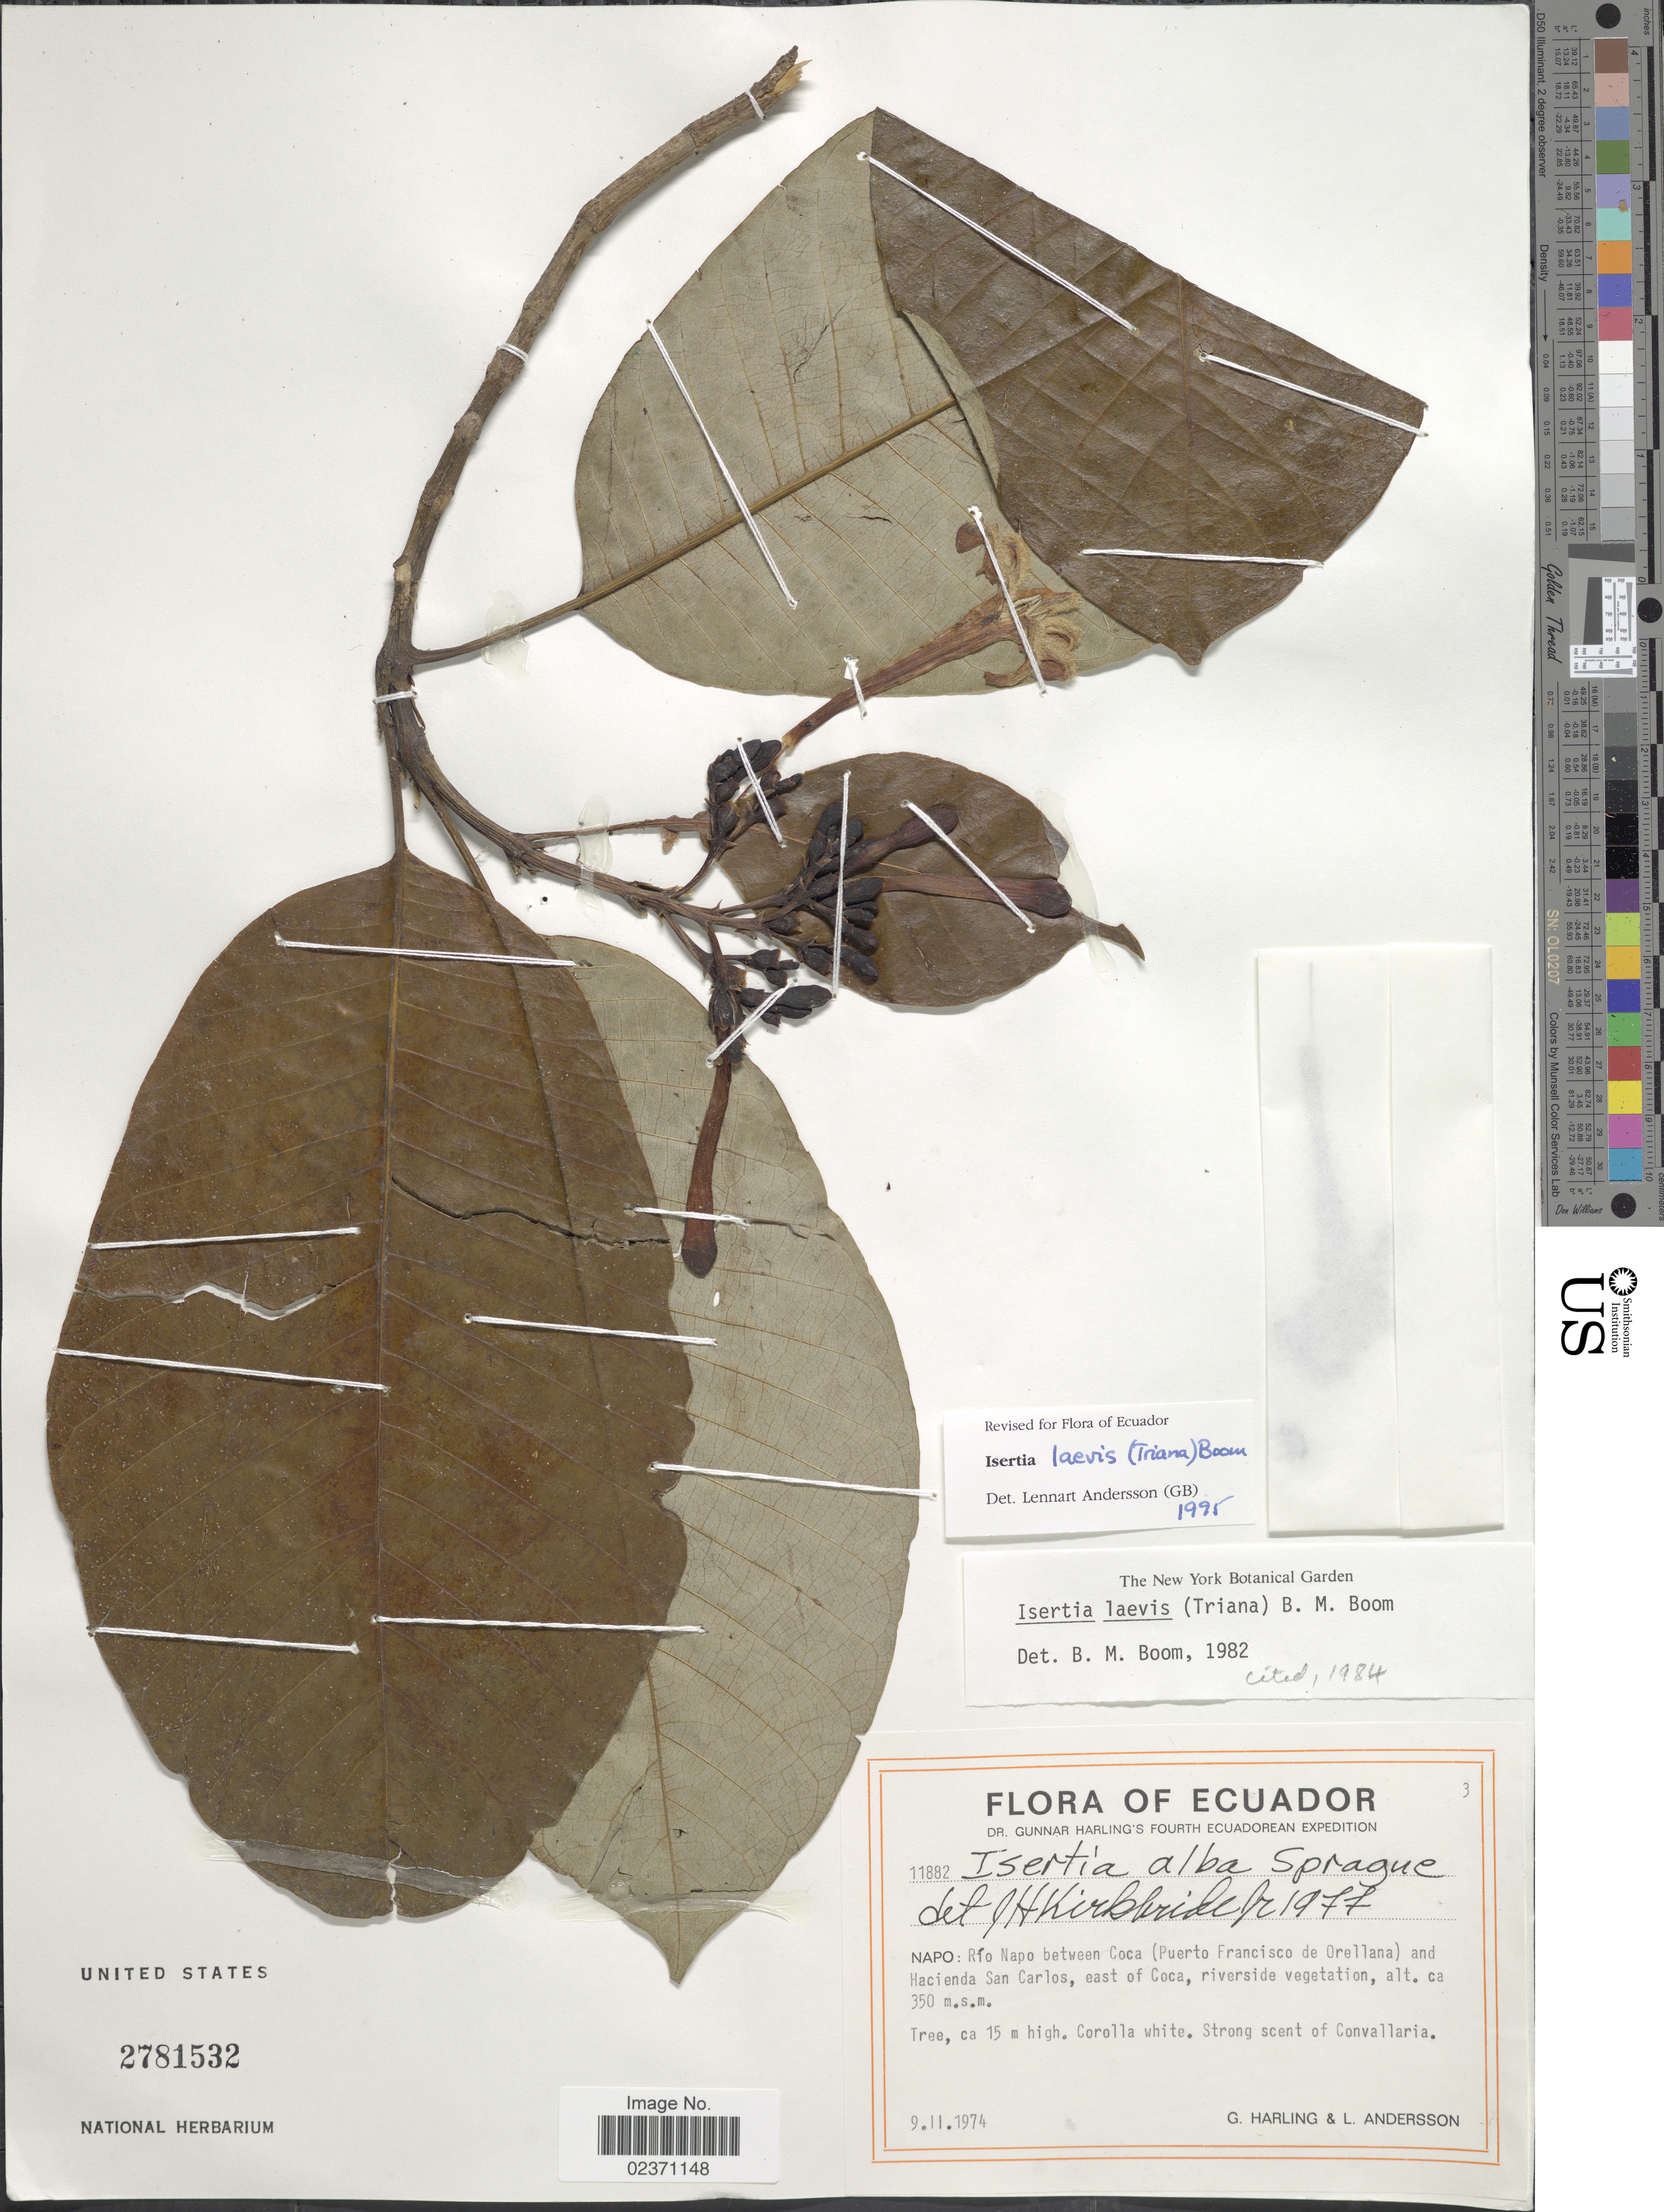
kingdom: Plantae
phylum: Tracheophyta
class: Magnoliopsida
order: Gentianales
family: Rubiaceae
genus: Isertia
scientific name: Isertia laevis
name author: (Triana) B.M. Boom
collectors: G. Harling & L. Andersson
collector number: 11882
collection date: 1974-11-09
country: Ecuador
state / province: Napo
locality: Rio napo between Coca (Puerto Francisco de Orellana) and Hacienda San Carlos, east of Coca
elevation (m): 350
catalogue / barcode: US 2781532